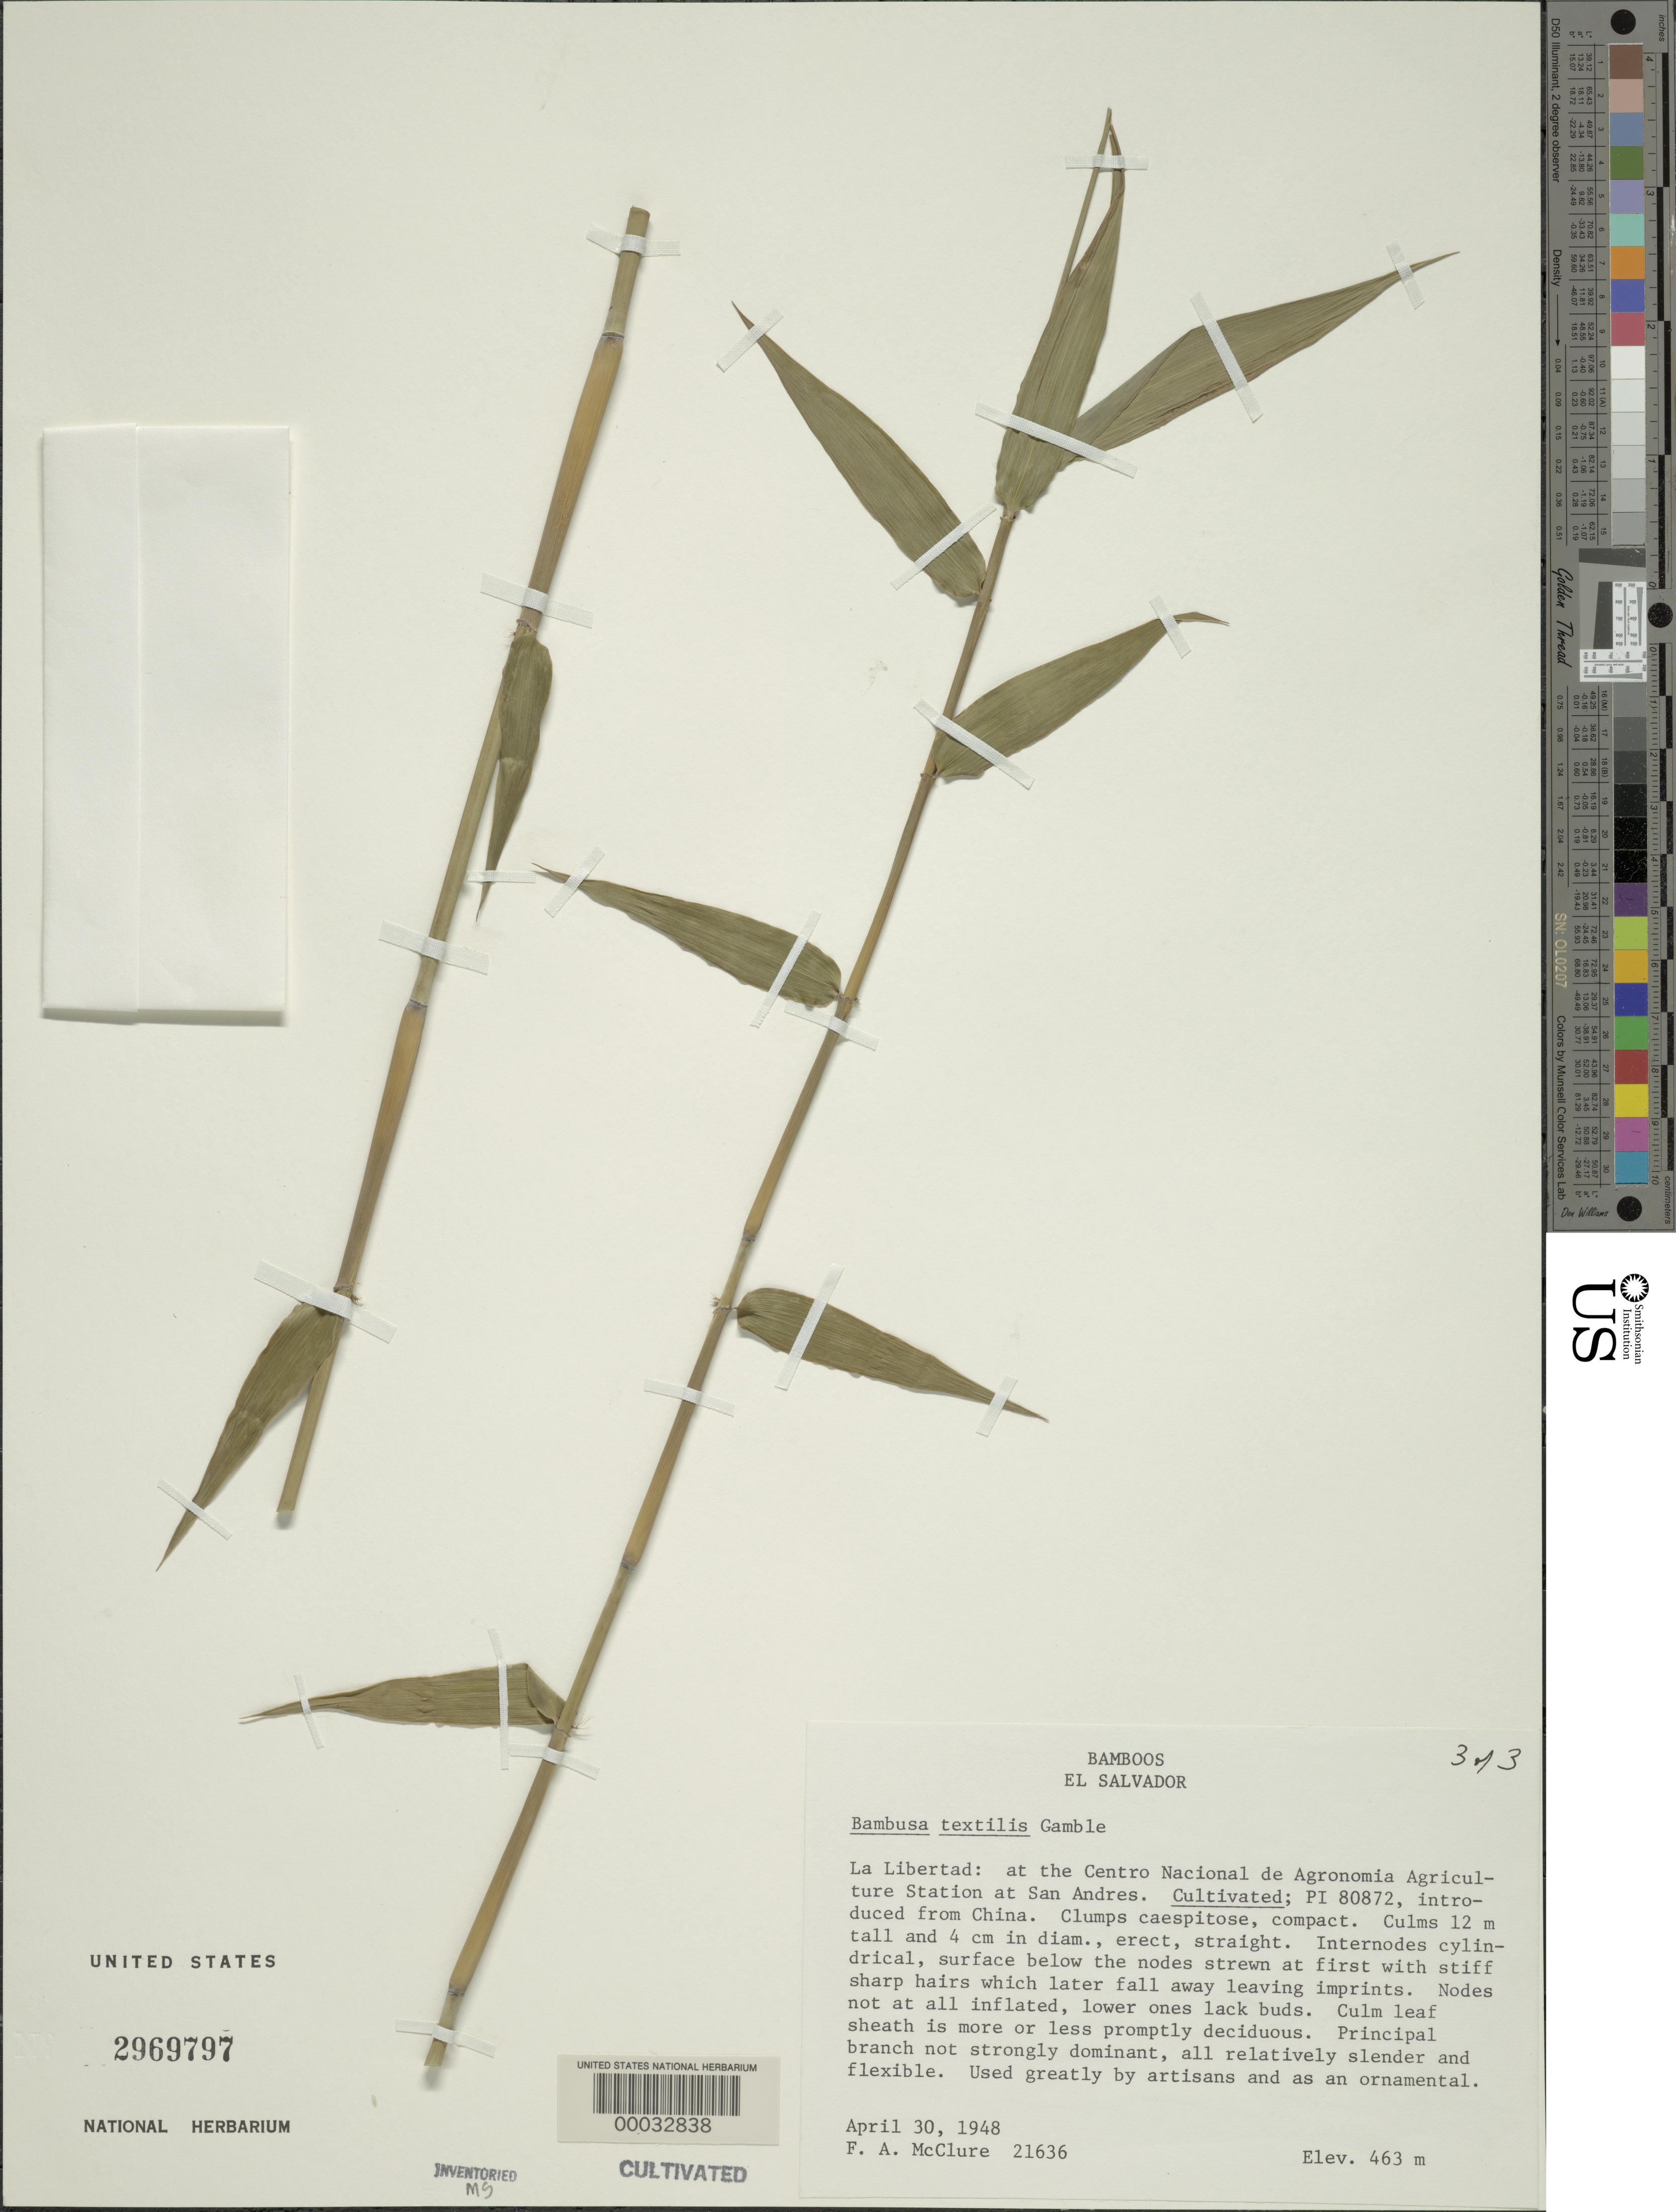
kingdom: Plantae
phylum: Tracheophyta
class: Liliopsida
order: Poales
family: Poaceae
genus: Bambusa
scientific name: Bambusa textilis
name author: McClure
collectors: F. A. McClure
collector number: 21636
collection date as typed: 30 Aug 1948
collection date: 1948-08-30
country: El Salvador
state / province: La Libertad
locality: Centro nacional de argonomia agrculture station-san andres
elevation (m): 463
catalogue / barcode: US 2969797